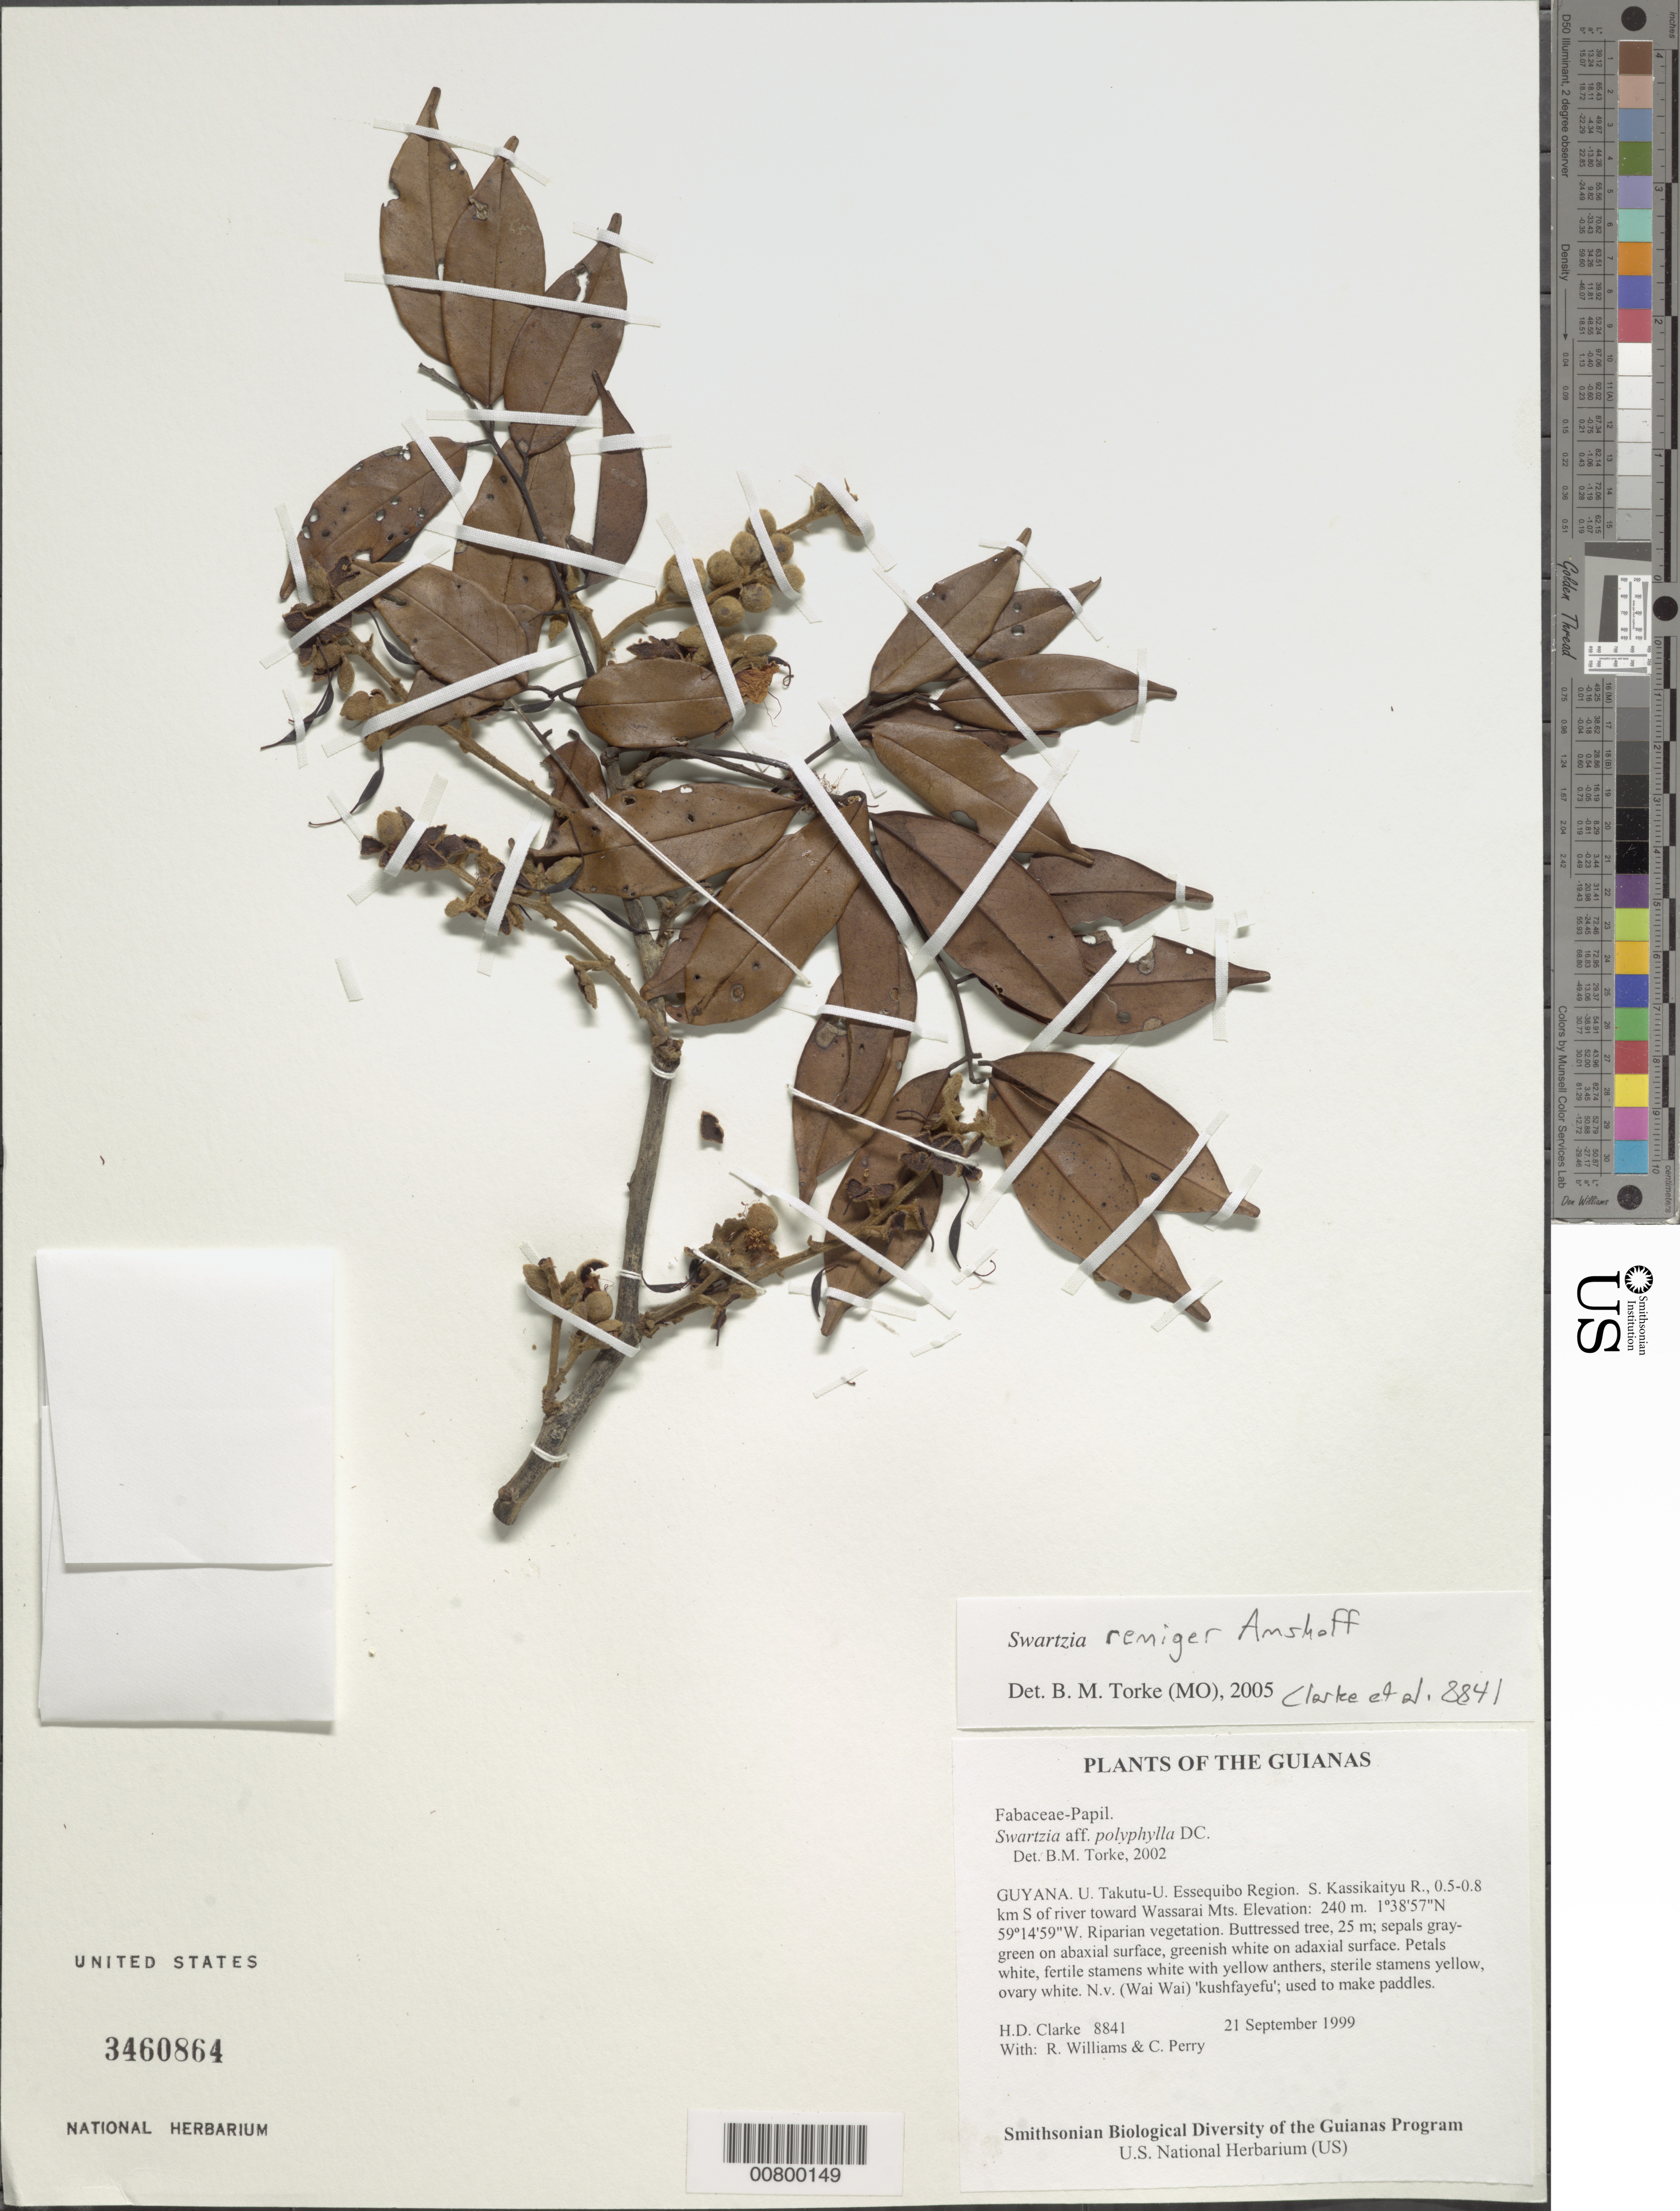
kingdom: Plantae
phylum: Tracheophyta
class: Magnoliopsida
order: Fabales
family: Fabaceae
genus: Swartzia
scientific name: Swartzia remiger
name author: Amshoff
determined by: Torke, B. M., (MO)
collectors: H. D. Clarke, R. Williams & C. Perry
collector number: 8841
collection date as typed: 21 September 1999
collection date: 1999-09-21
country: Guyana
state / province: U. Takutu-U. Essequibo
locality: S. Kassikaityu R., 0.5-0.8 km S of river toward Wassarai Mts.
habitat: Riparian vegetation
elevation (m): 240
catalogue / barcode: US 3460864